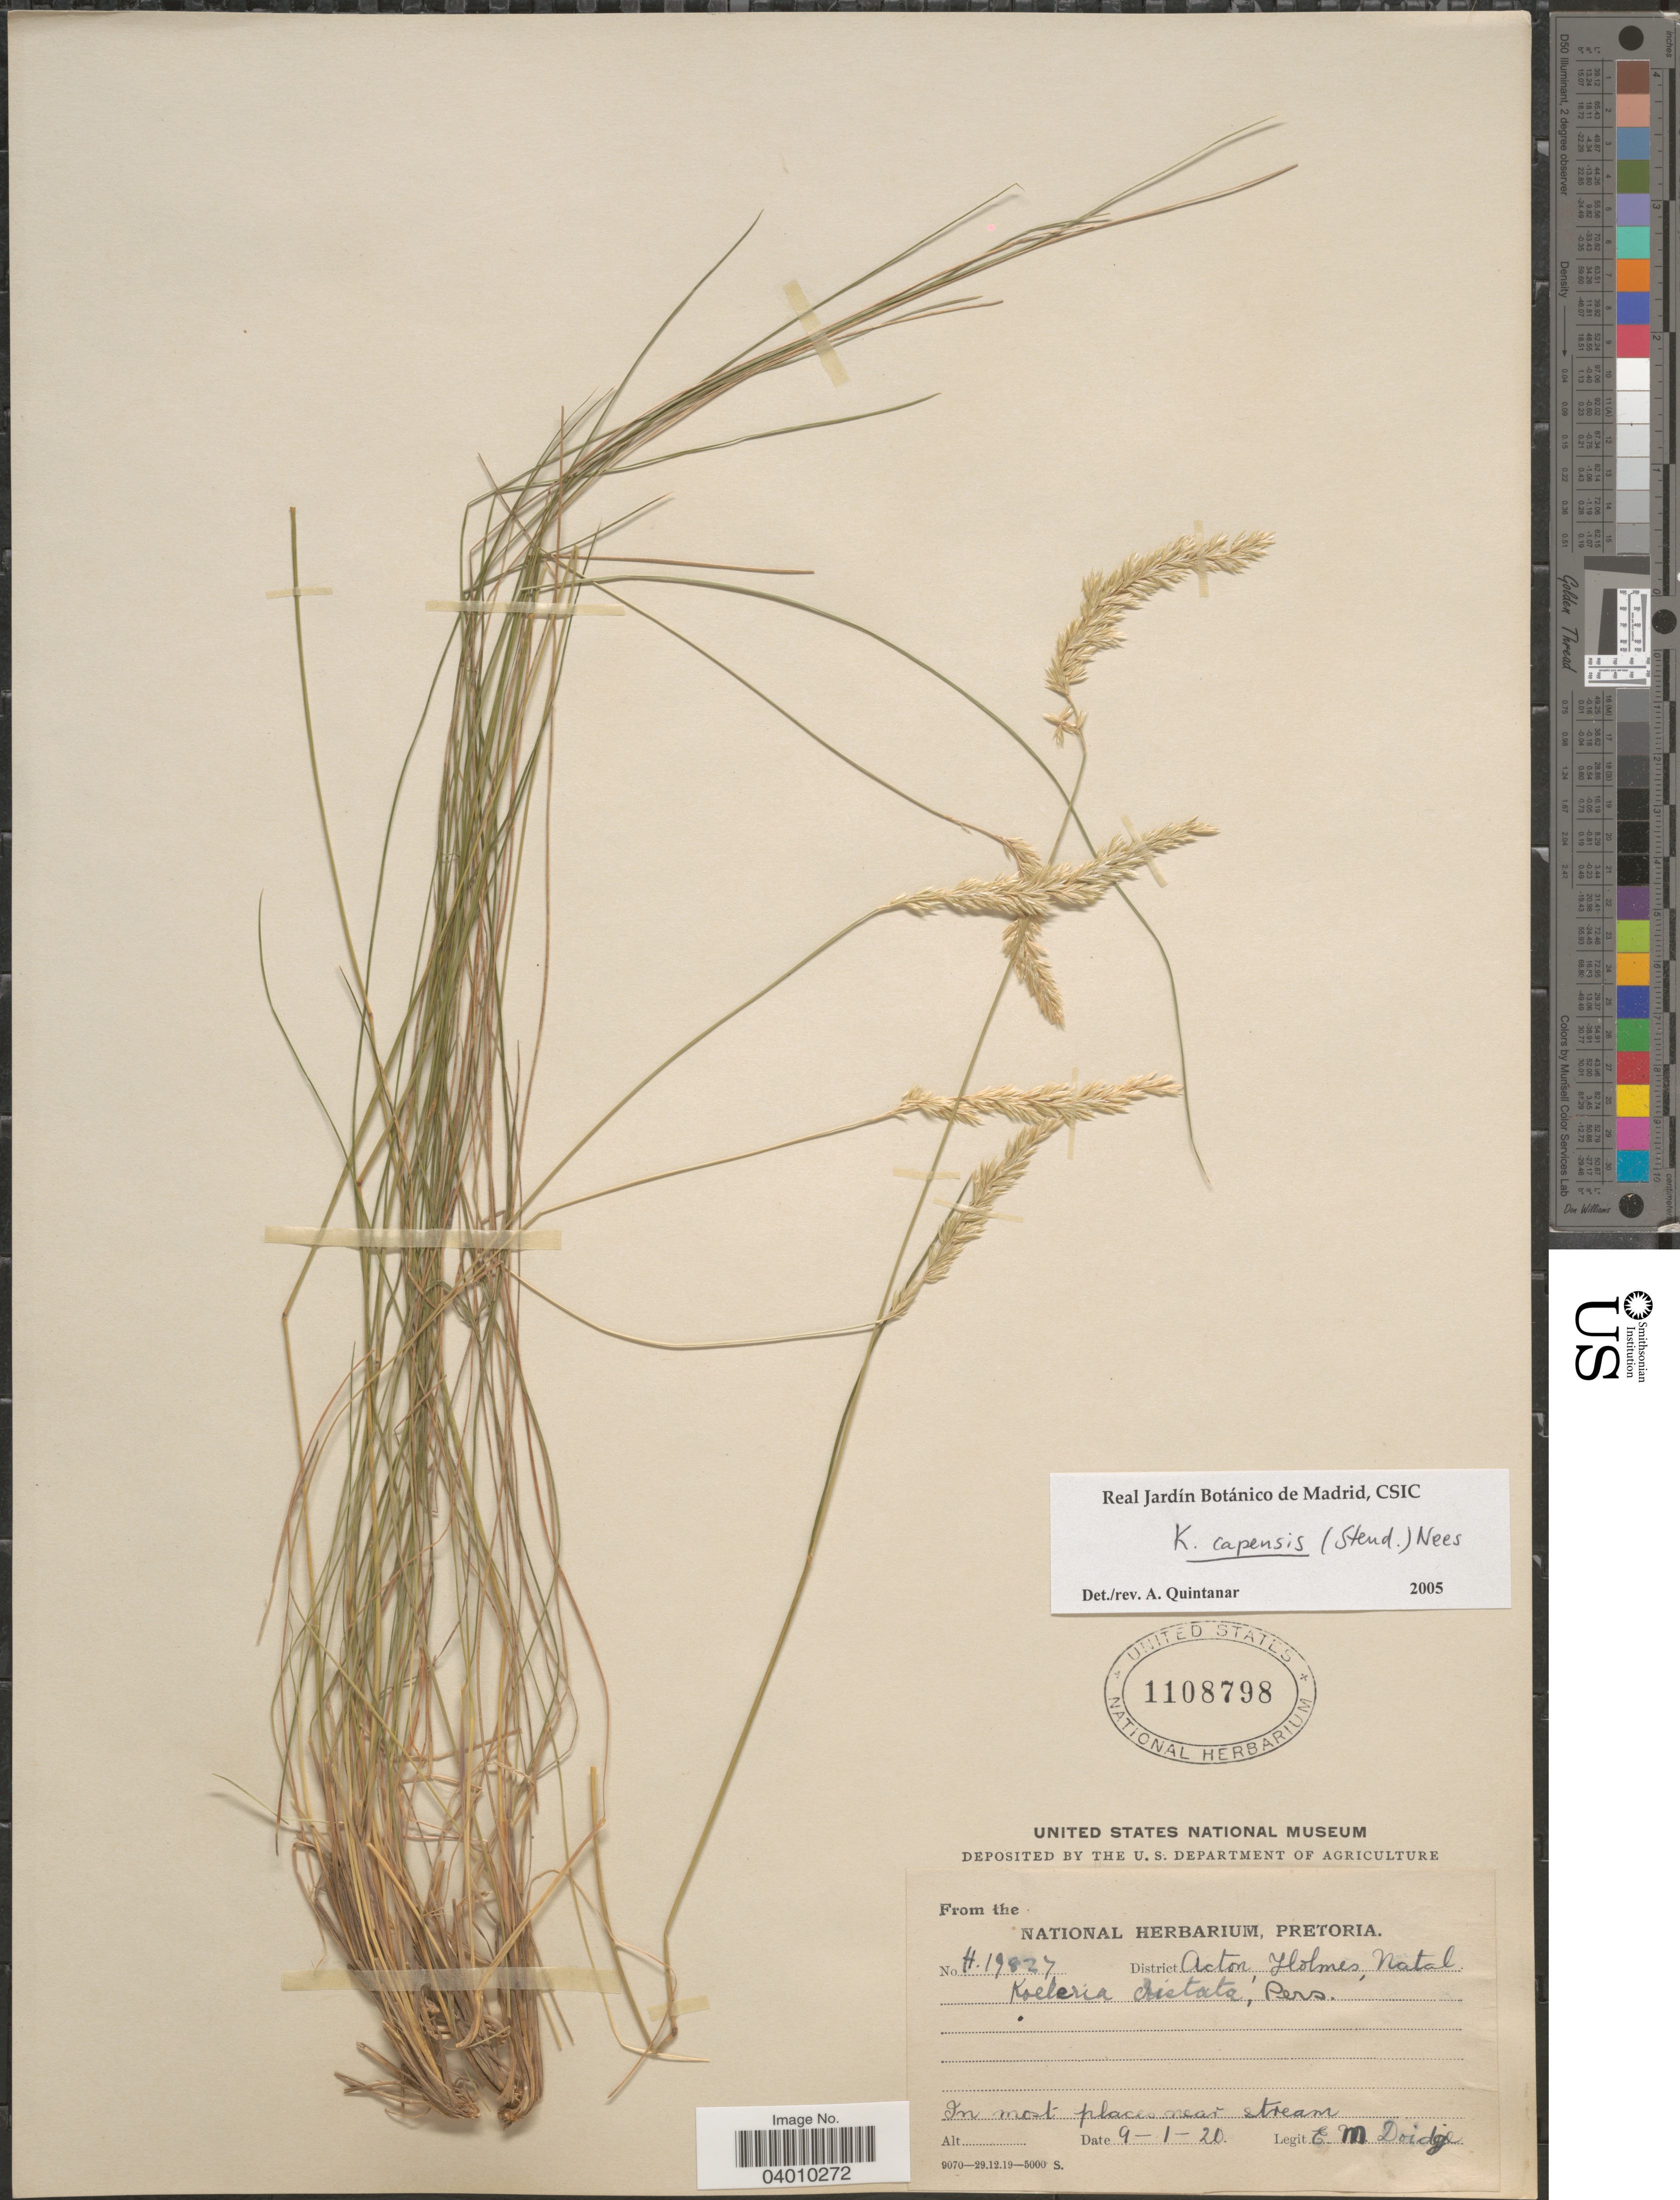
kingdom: Plantae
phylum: Tracheophyta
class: Liliopsida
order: Poales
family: Poaceae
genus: Koeleria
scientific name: Koeleria capensis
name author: (Steud.) Nees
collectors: E. Doidge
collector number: H 19827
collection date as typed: Transcribed d/m/y: 9/1/20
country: South Africa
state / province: KwaZulu-Natal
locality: District Acton Holmes.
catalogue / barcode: US 1108798